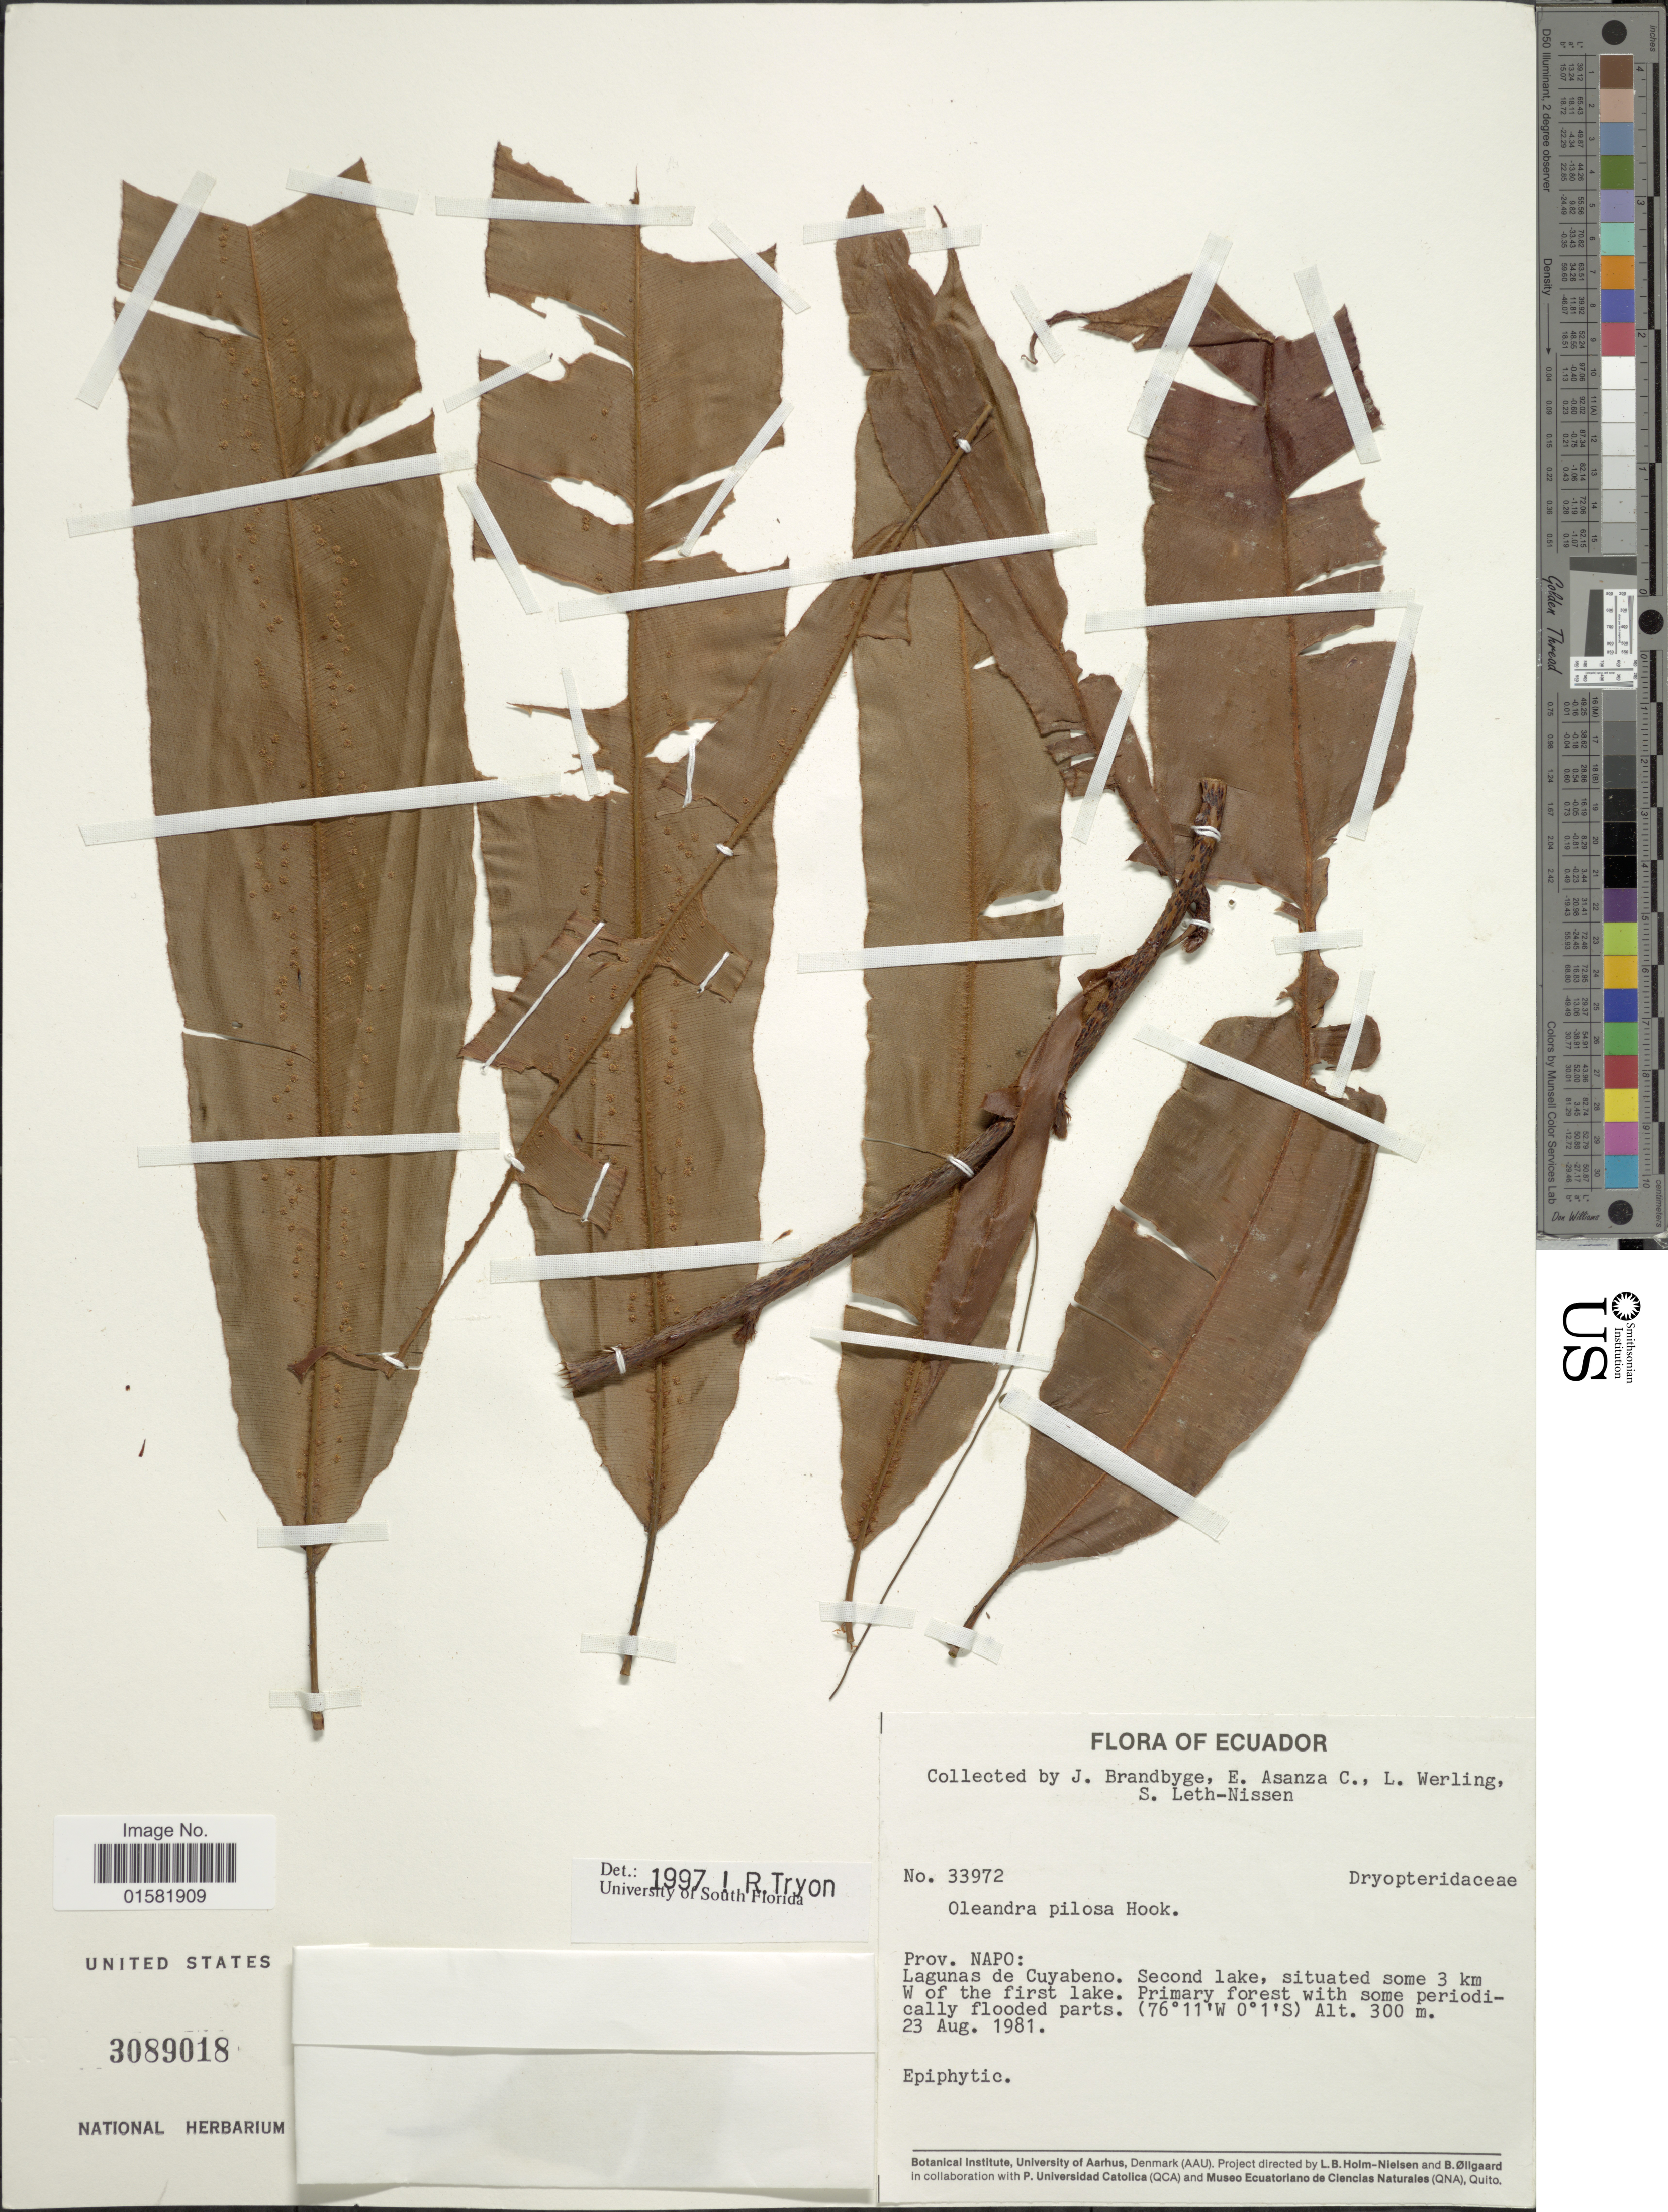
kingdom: Plantae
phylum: Tracheophyta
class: Polypodiopsida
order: Polypodiales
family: Oleandraceae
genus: Oleandra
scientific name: Oleandra pilosa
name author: Hook.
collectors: J. Brandbyge, E. Asanza C., L. Werling & S. Leth-Nissen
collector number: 33972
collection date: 1981-08-23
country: Ecuador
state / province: Napo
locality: Ecuador, Prov. Napo: Laguanad de Cuyabeno, Second lake, situated some 3 km W of the first lake.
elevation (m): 300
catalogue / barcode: US 3089018